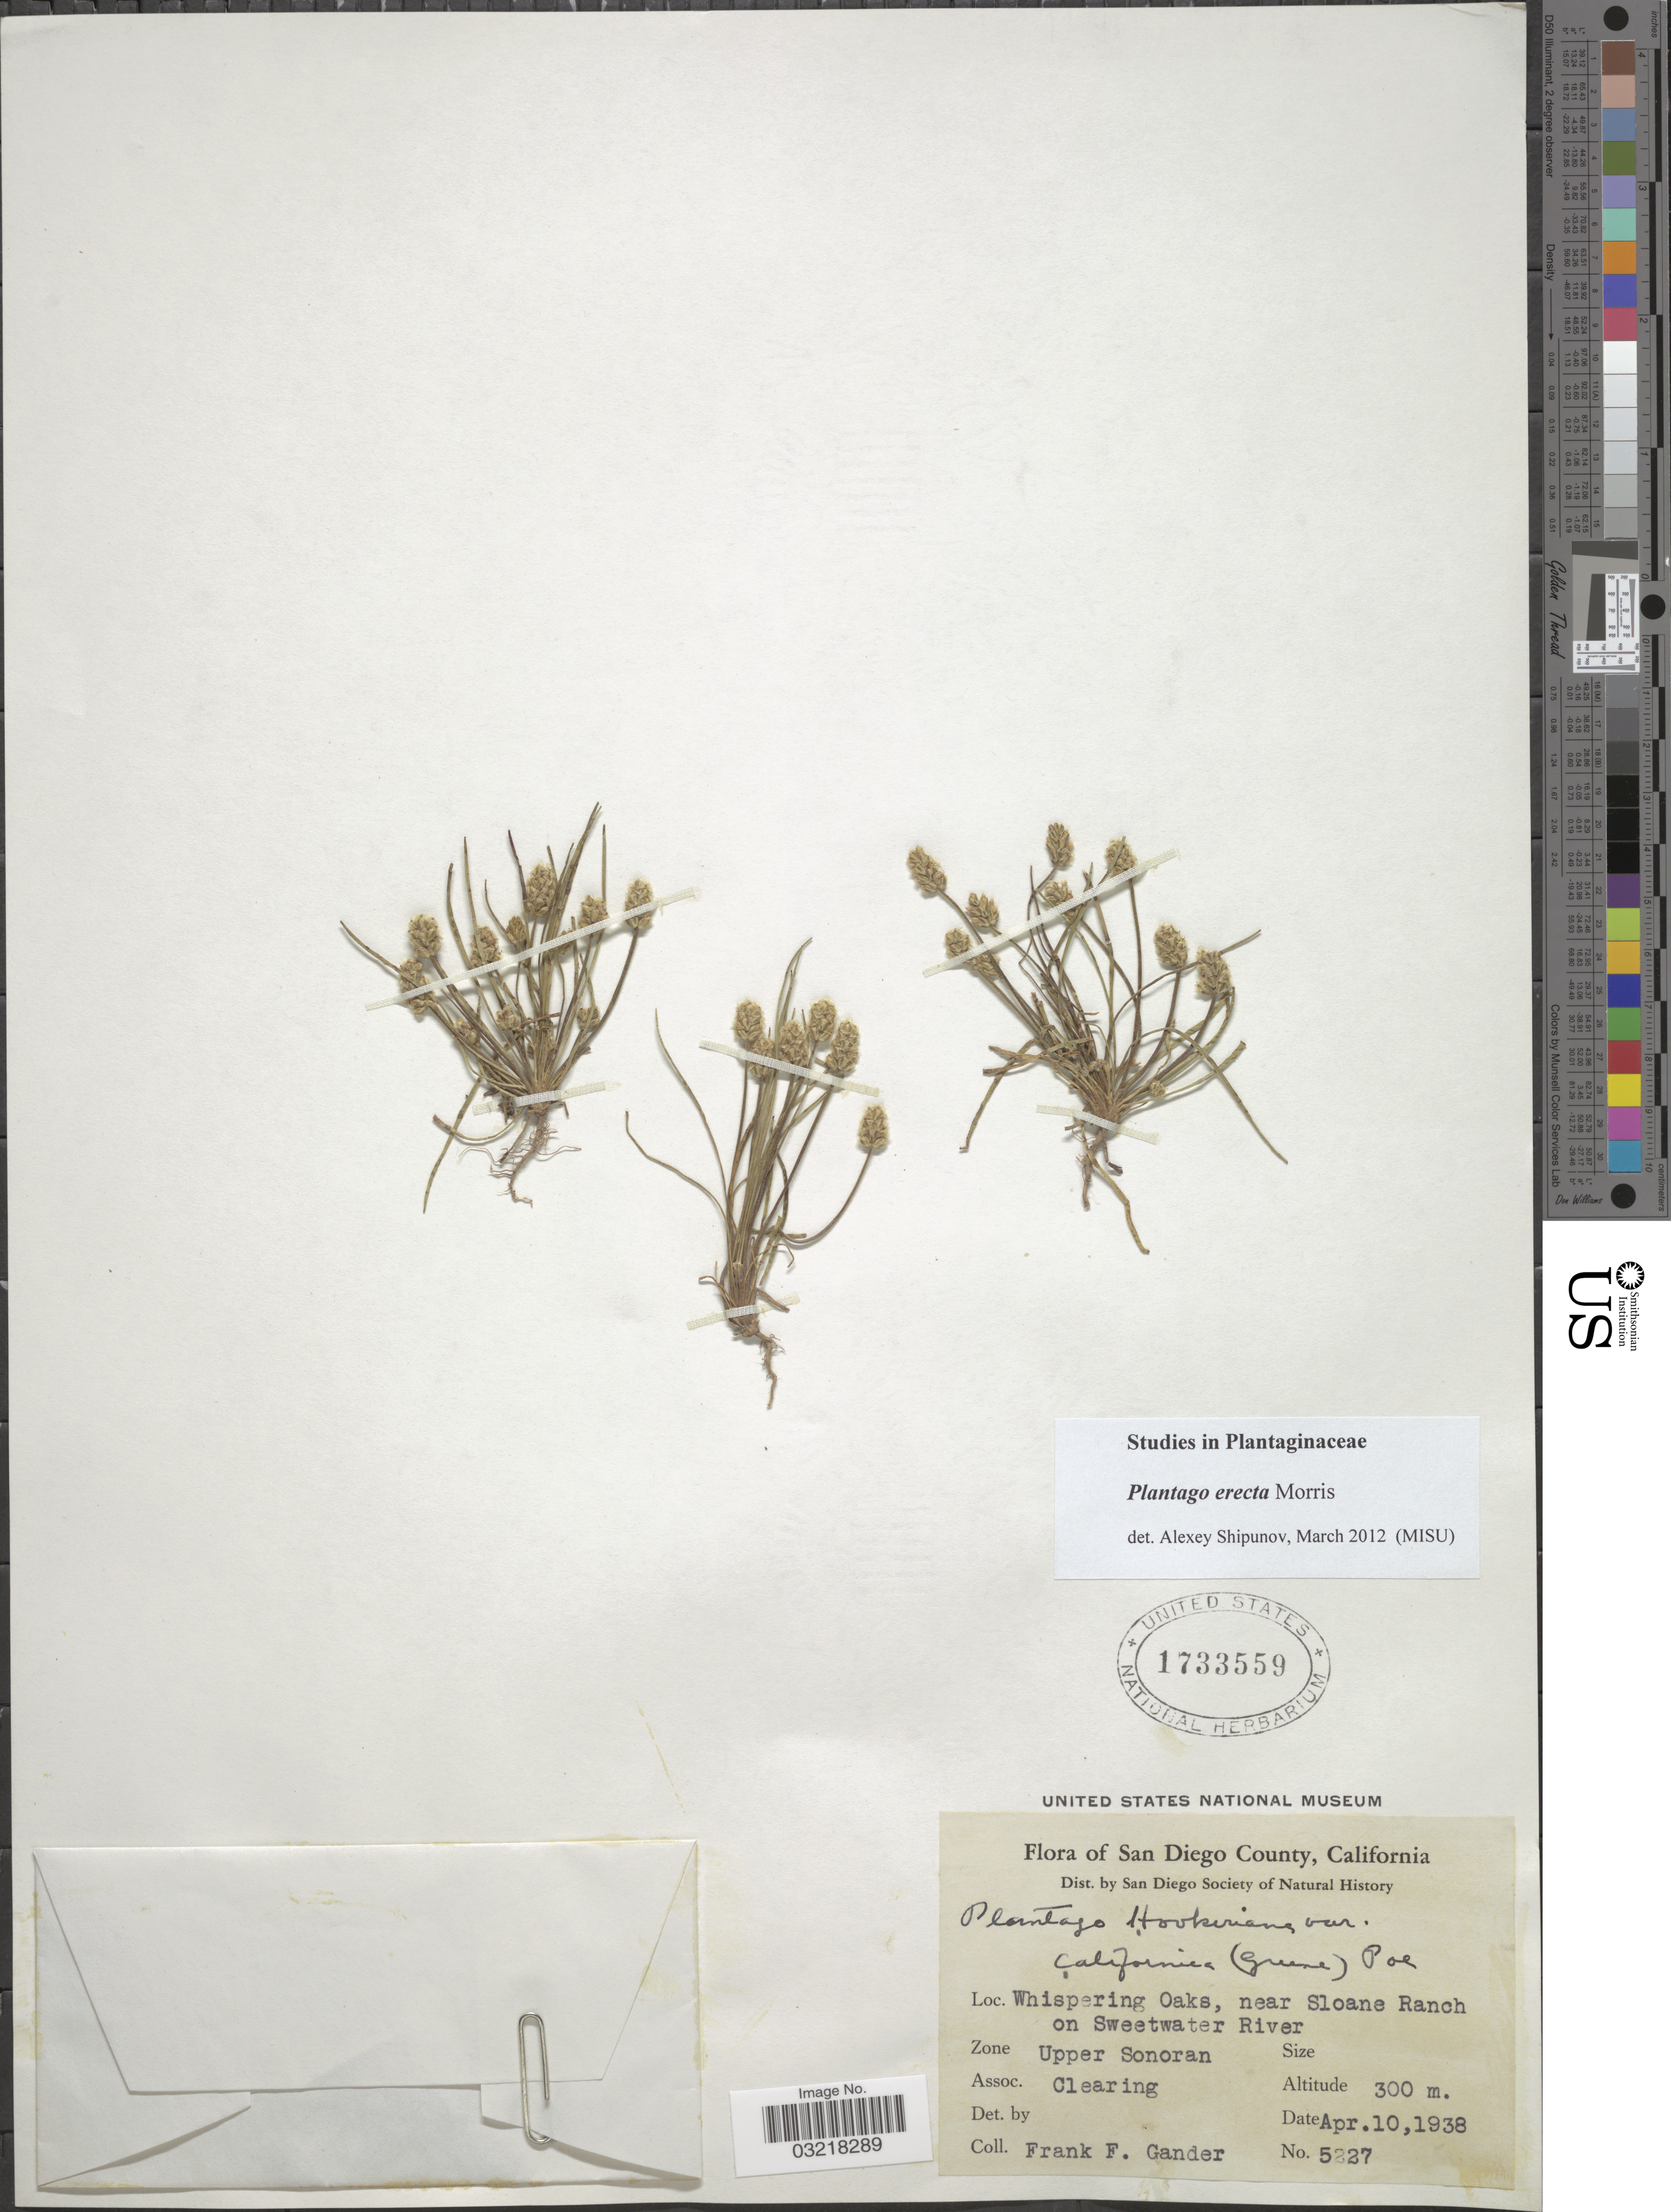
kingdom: Plantae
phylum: Tracheophyta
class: Magnoliopsida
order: Lamiales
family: Plantaginaceae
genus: Plantago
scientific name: Plantago erecta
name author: Morris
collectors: F. Gander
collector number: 5227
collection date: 1938-04-10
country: United States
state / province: California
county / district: San Diego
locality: San Diego County. Whispering Oaks, near Sloane Ranch on Sweetwater River. Zone Upper Sonoran.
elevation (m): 300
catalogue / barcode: US 1733559